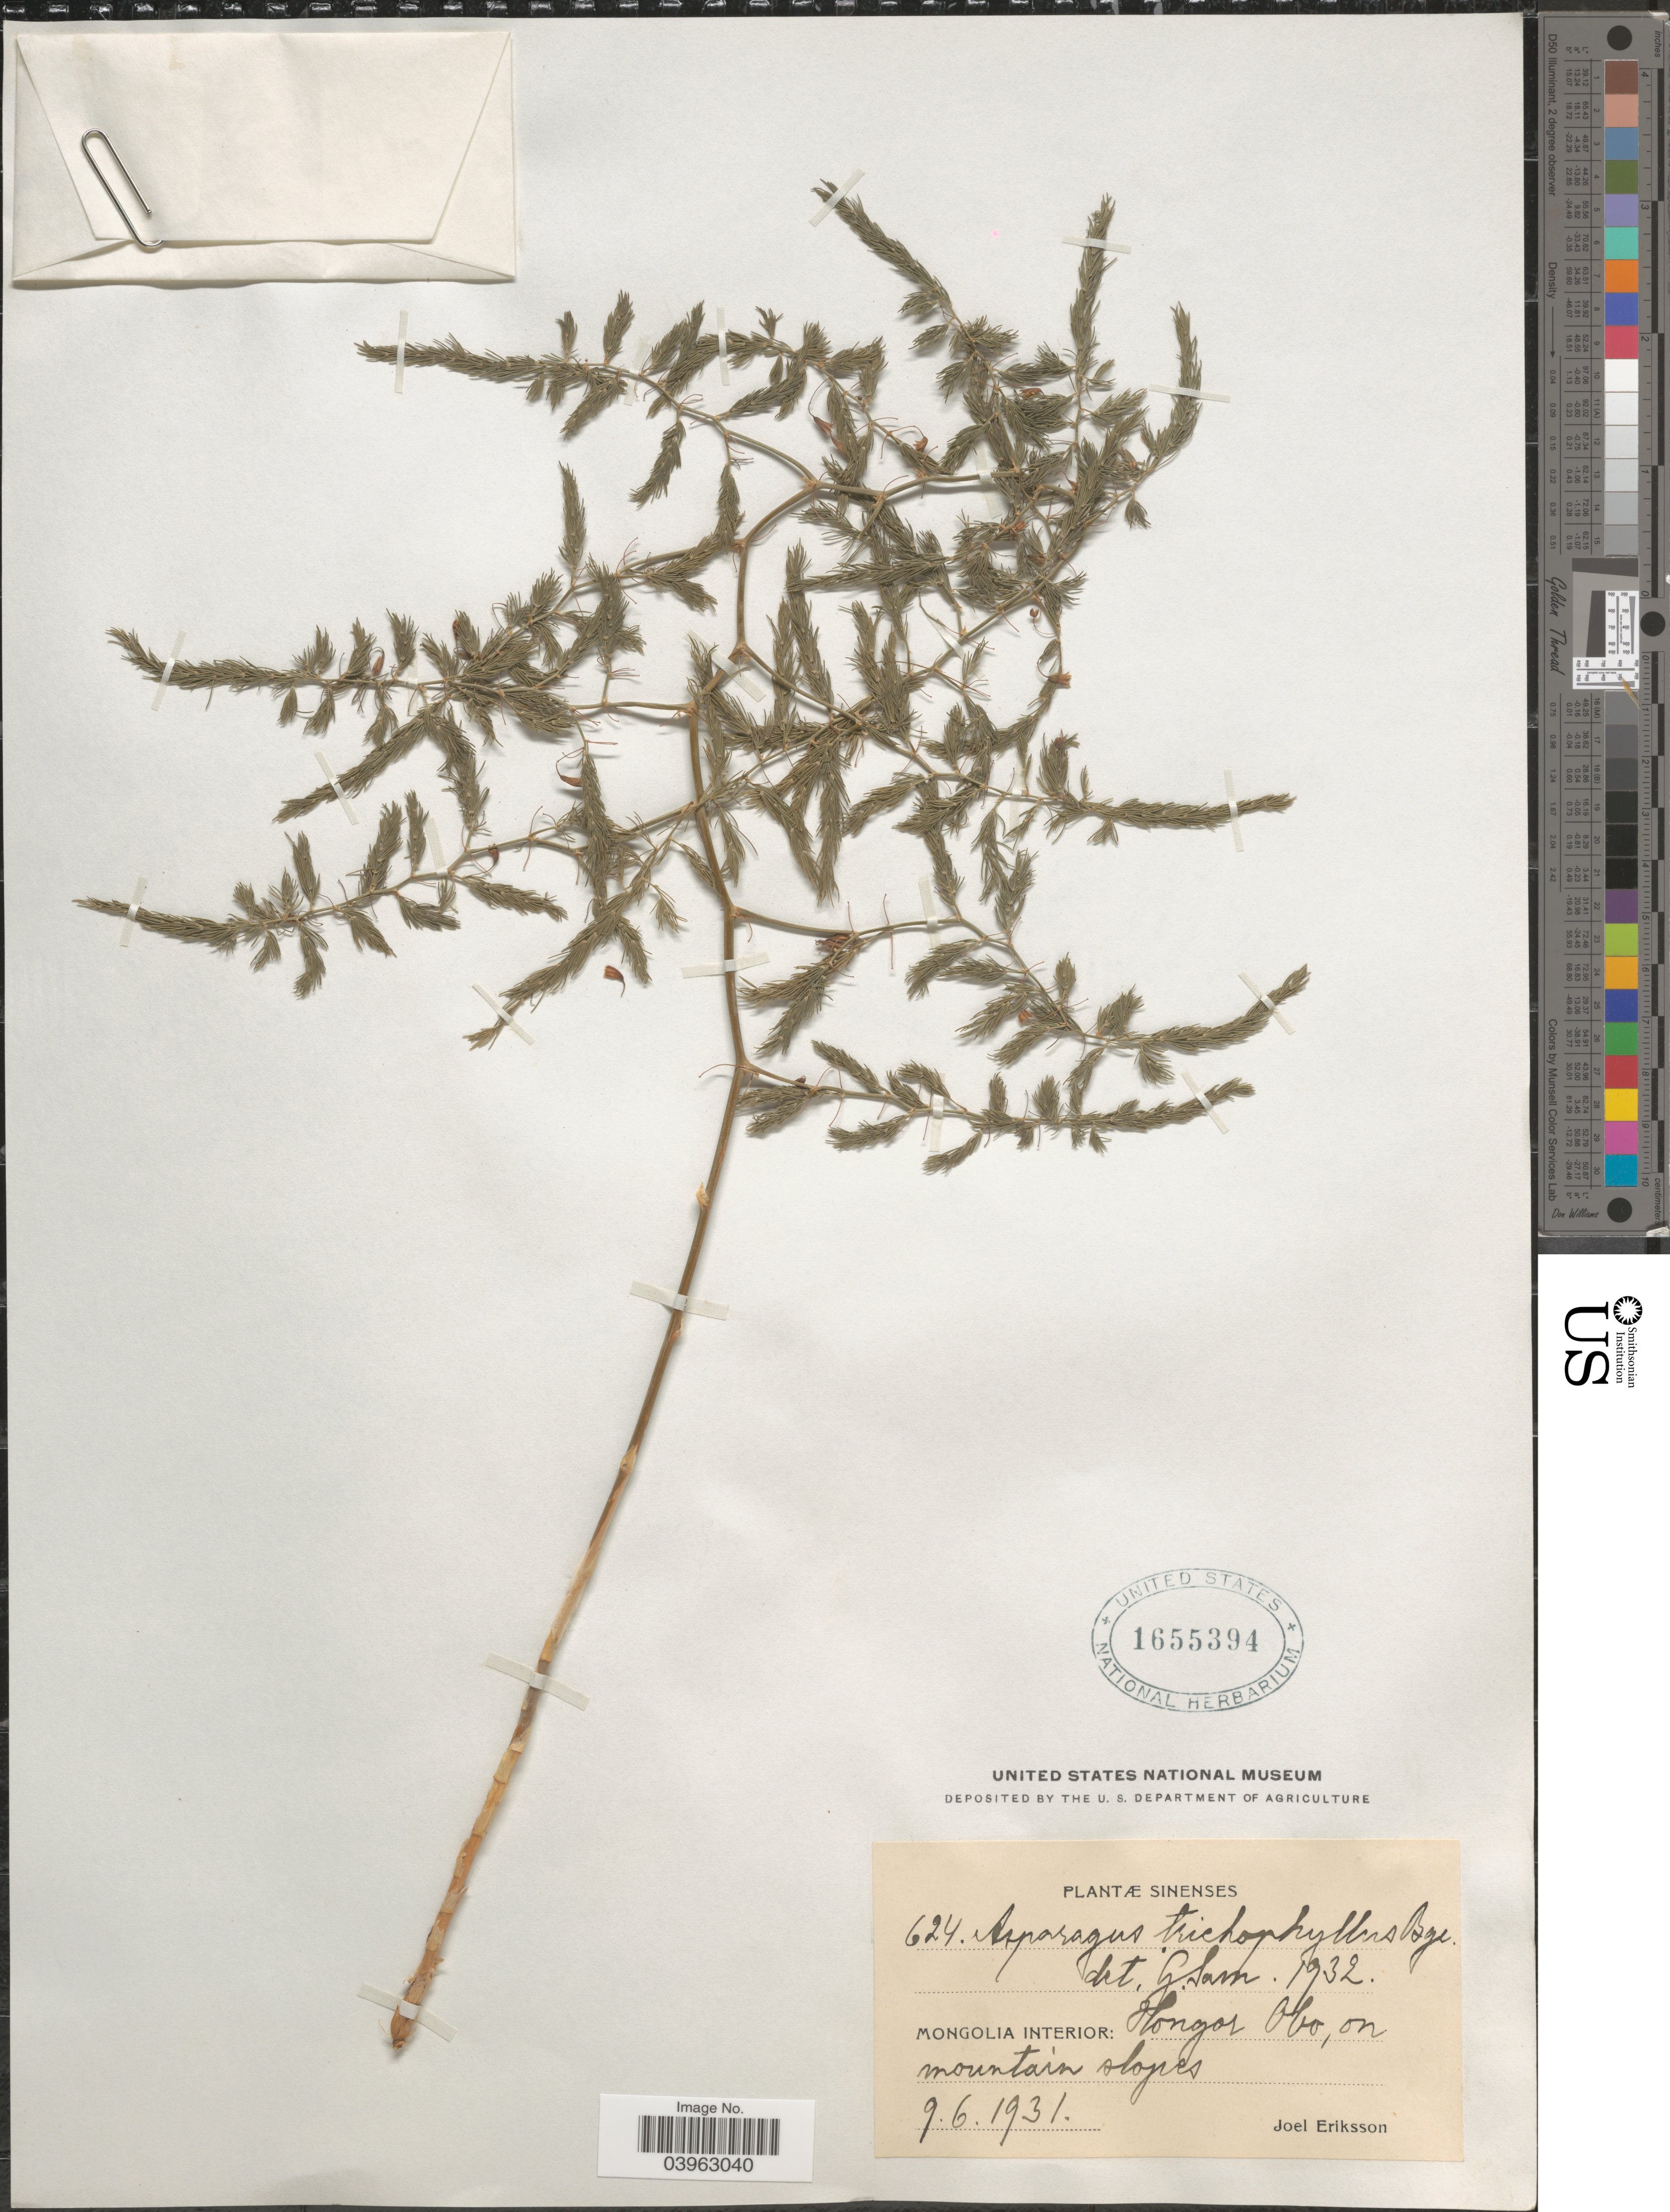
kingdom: Plantae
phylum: Tracheophyta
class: Liliopsida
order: Asparagales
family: Asparagaceae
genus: Asparagus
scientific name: Asparagus trichophyllus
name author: Bunge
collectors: J. Eriksson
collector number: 624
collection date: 1931-06-09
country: China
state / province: Nei Monggol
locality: Sinenses. Mongolia Interior: Hongor Obo, on mountain slopes.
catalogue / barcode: US 1655394